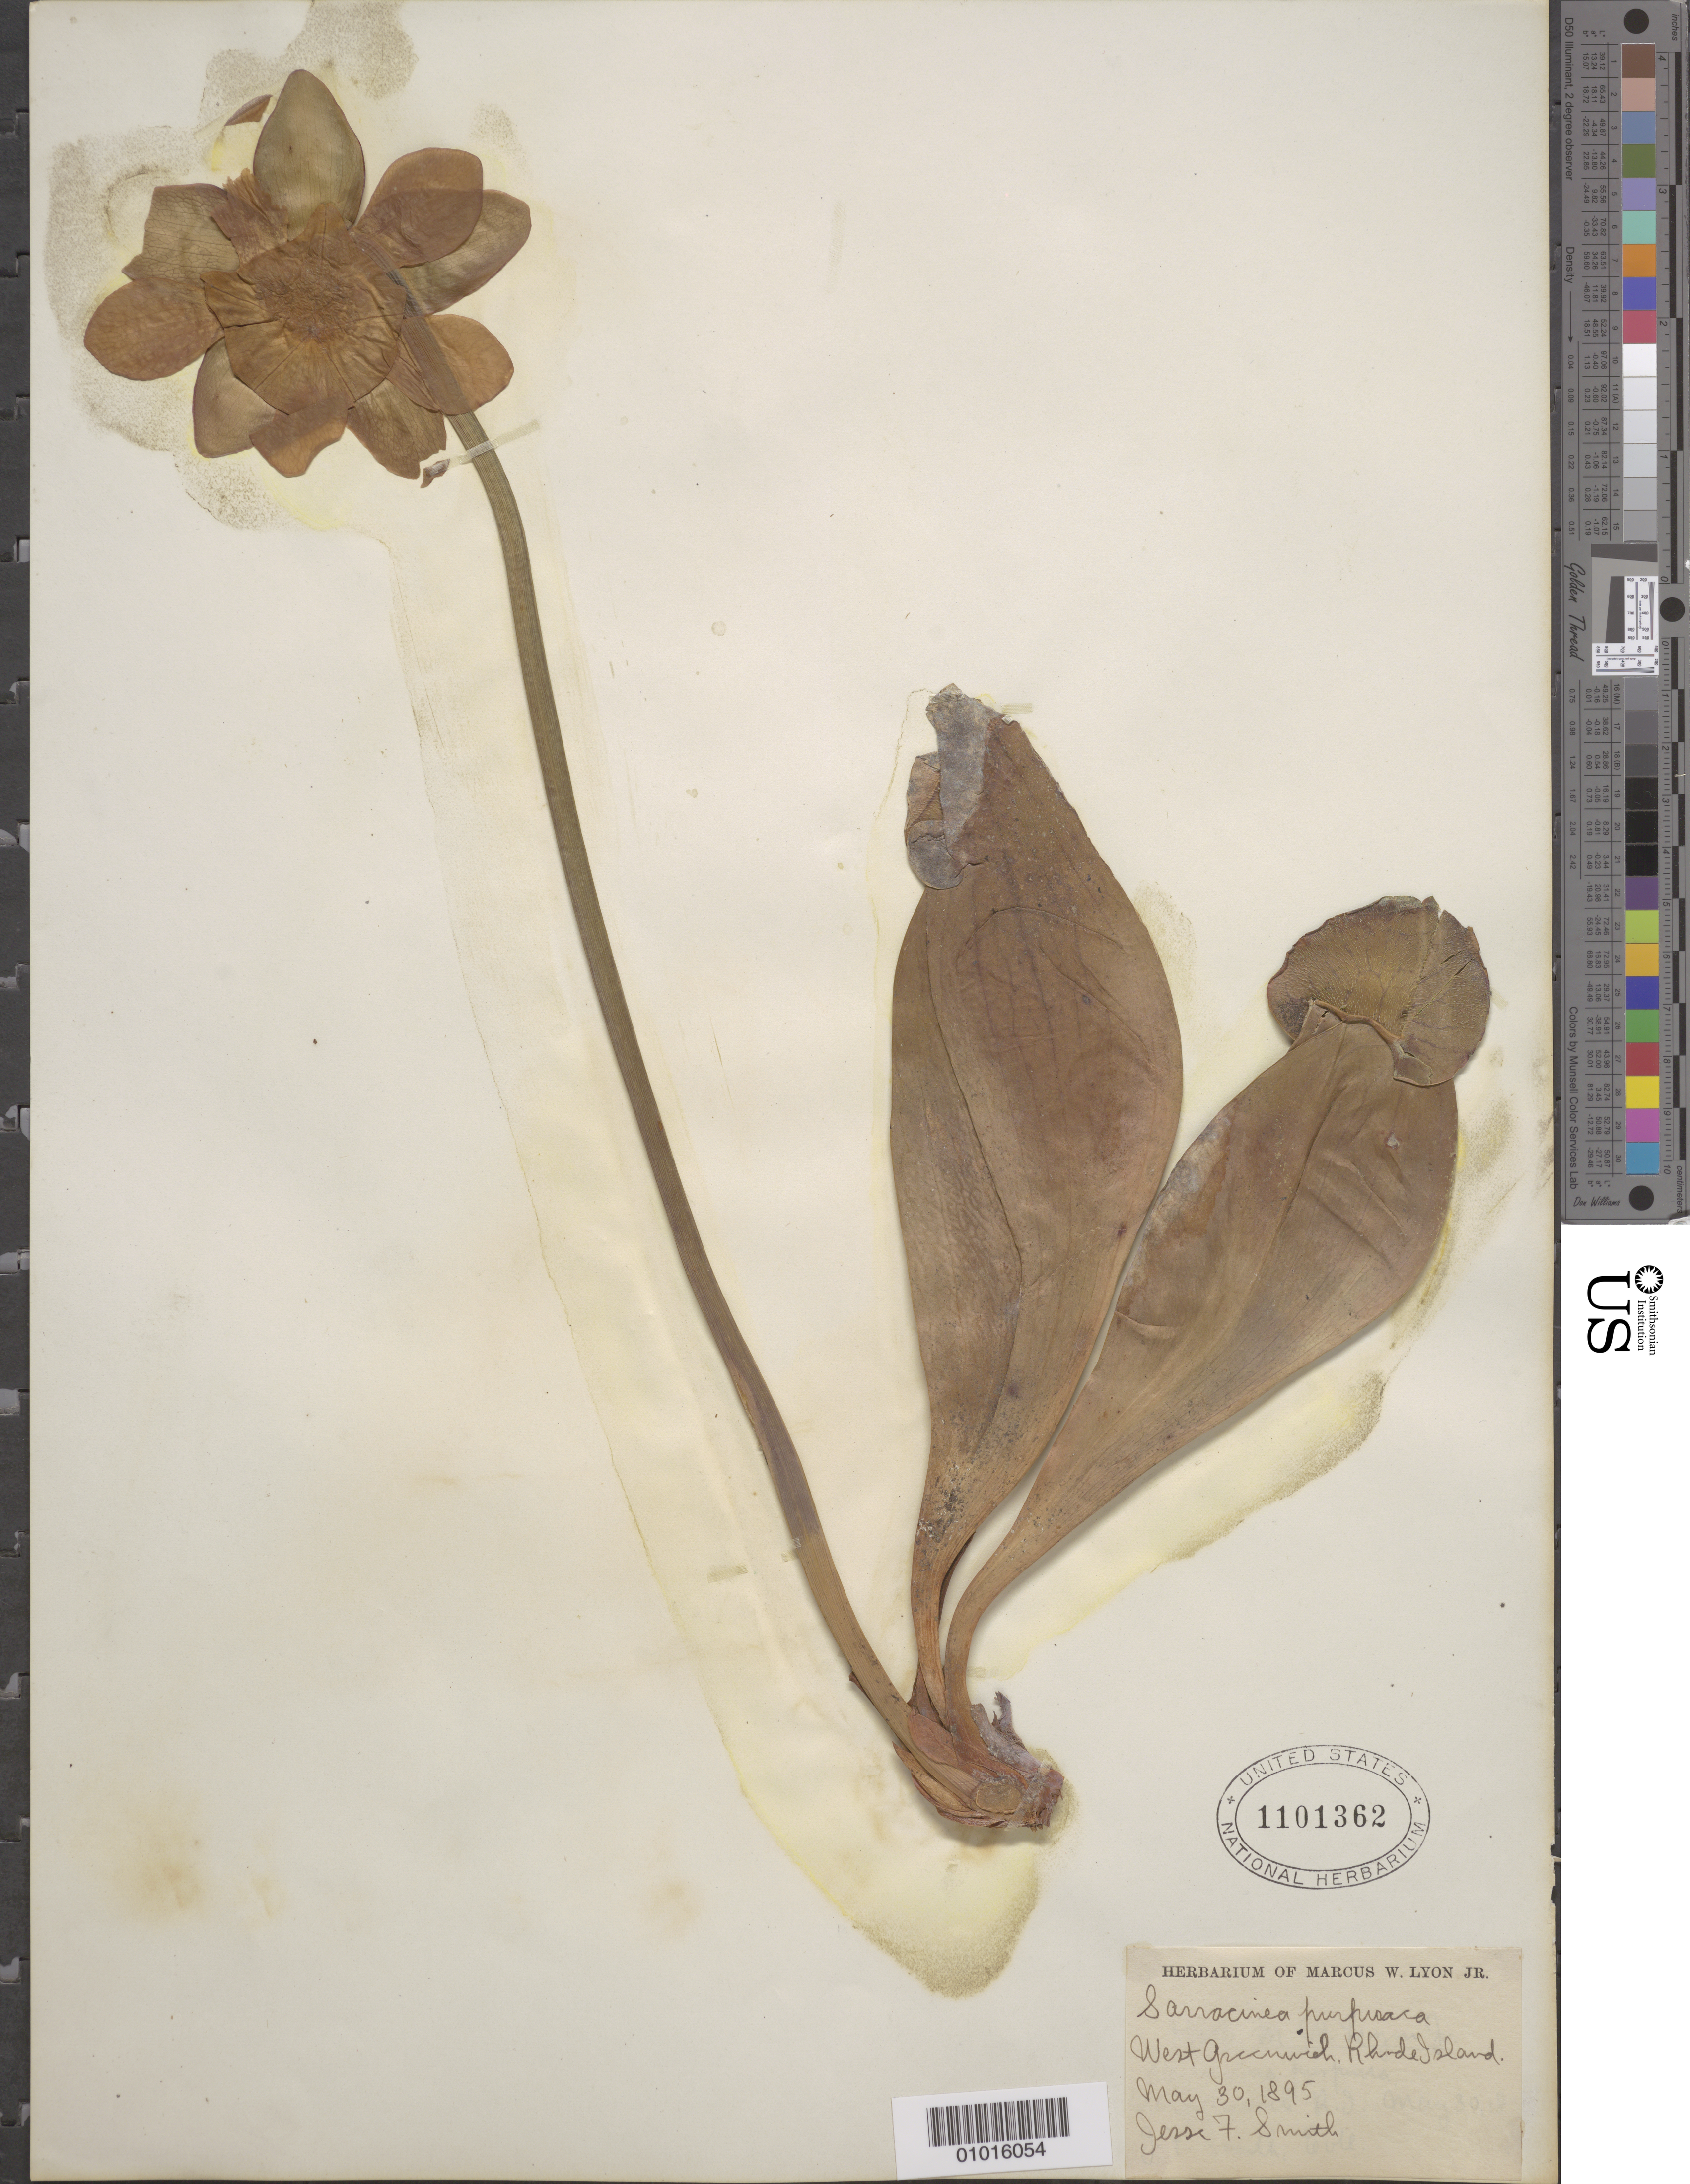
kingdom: Plantae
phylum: Tracheophyta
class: Magnoliopsida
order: Ericales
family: Sarraceniaceae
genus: Sarracenia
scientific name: Sarracenia purpurea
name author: L.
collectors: J. Smith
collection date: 1895-05-30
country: United States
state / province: Rhode Island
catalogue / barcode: US 1101362